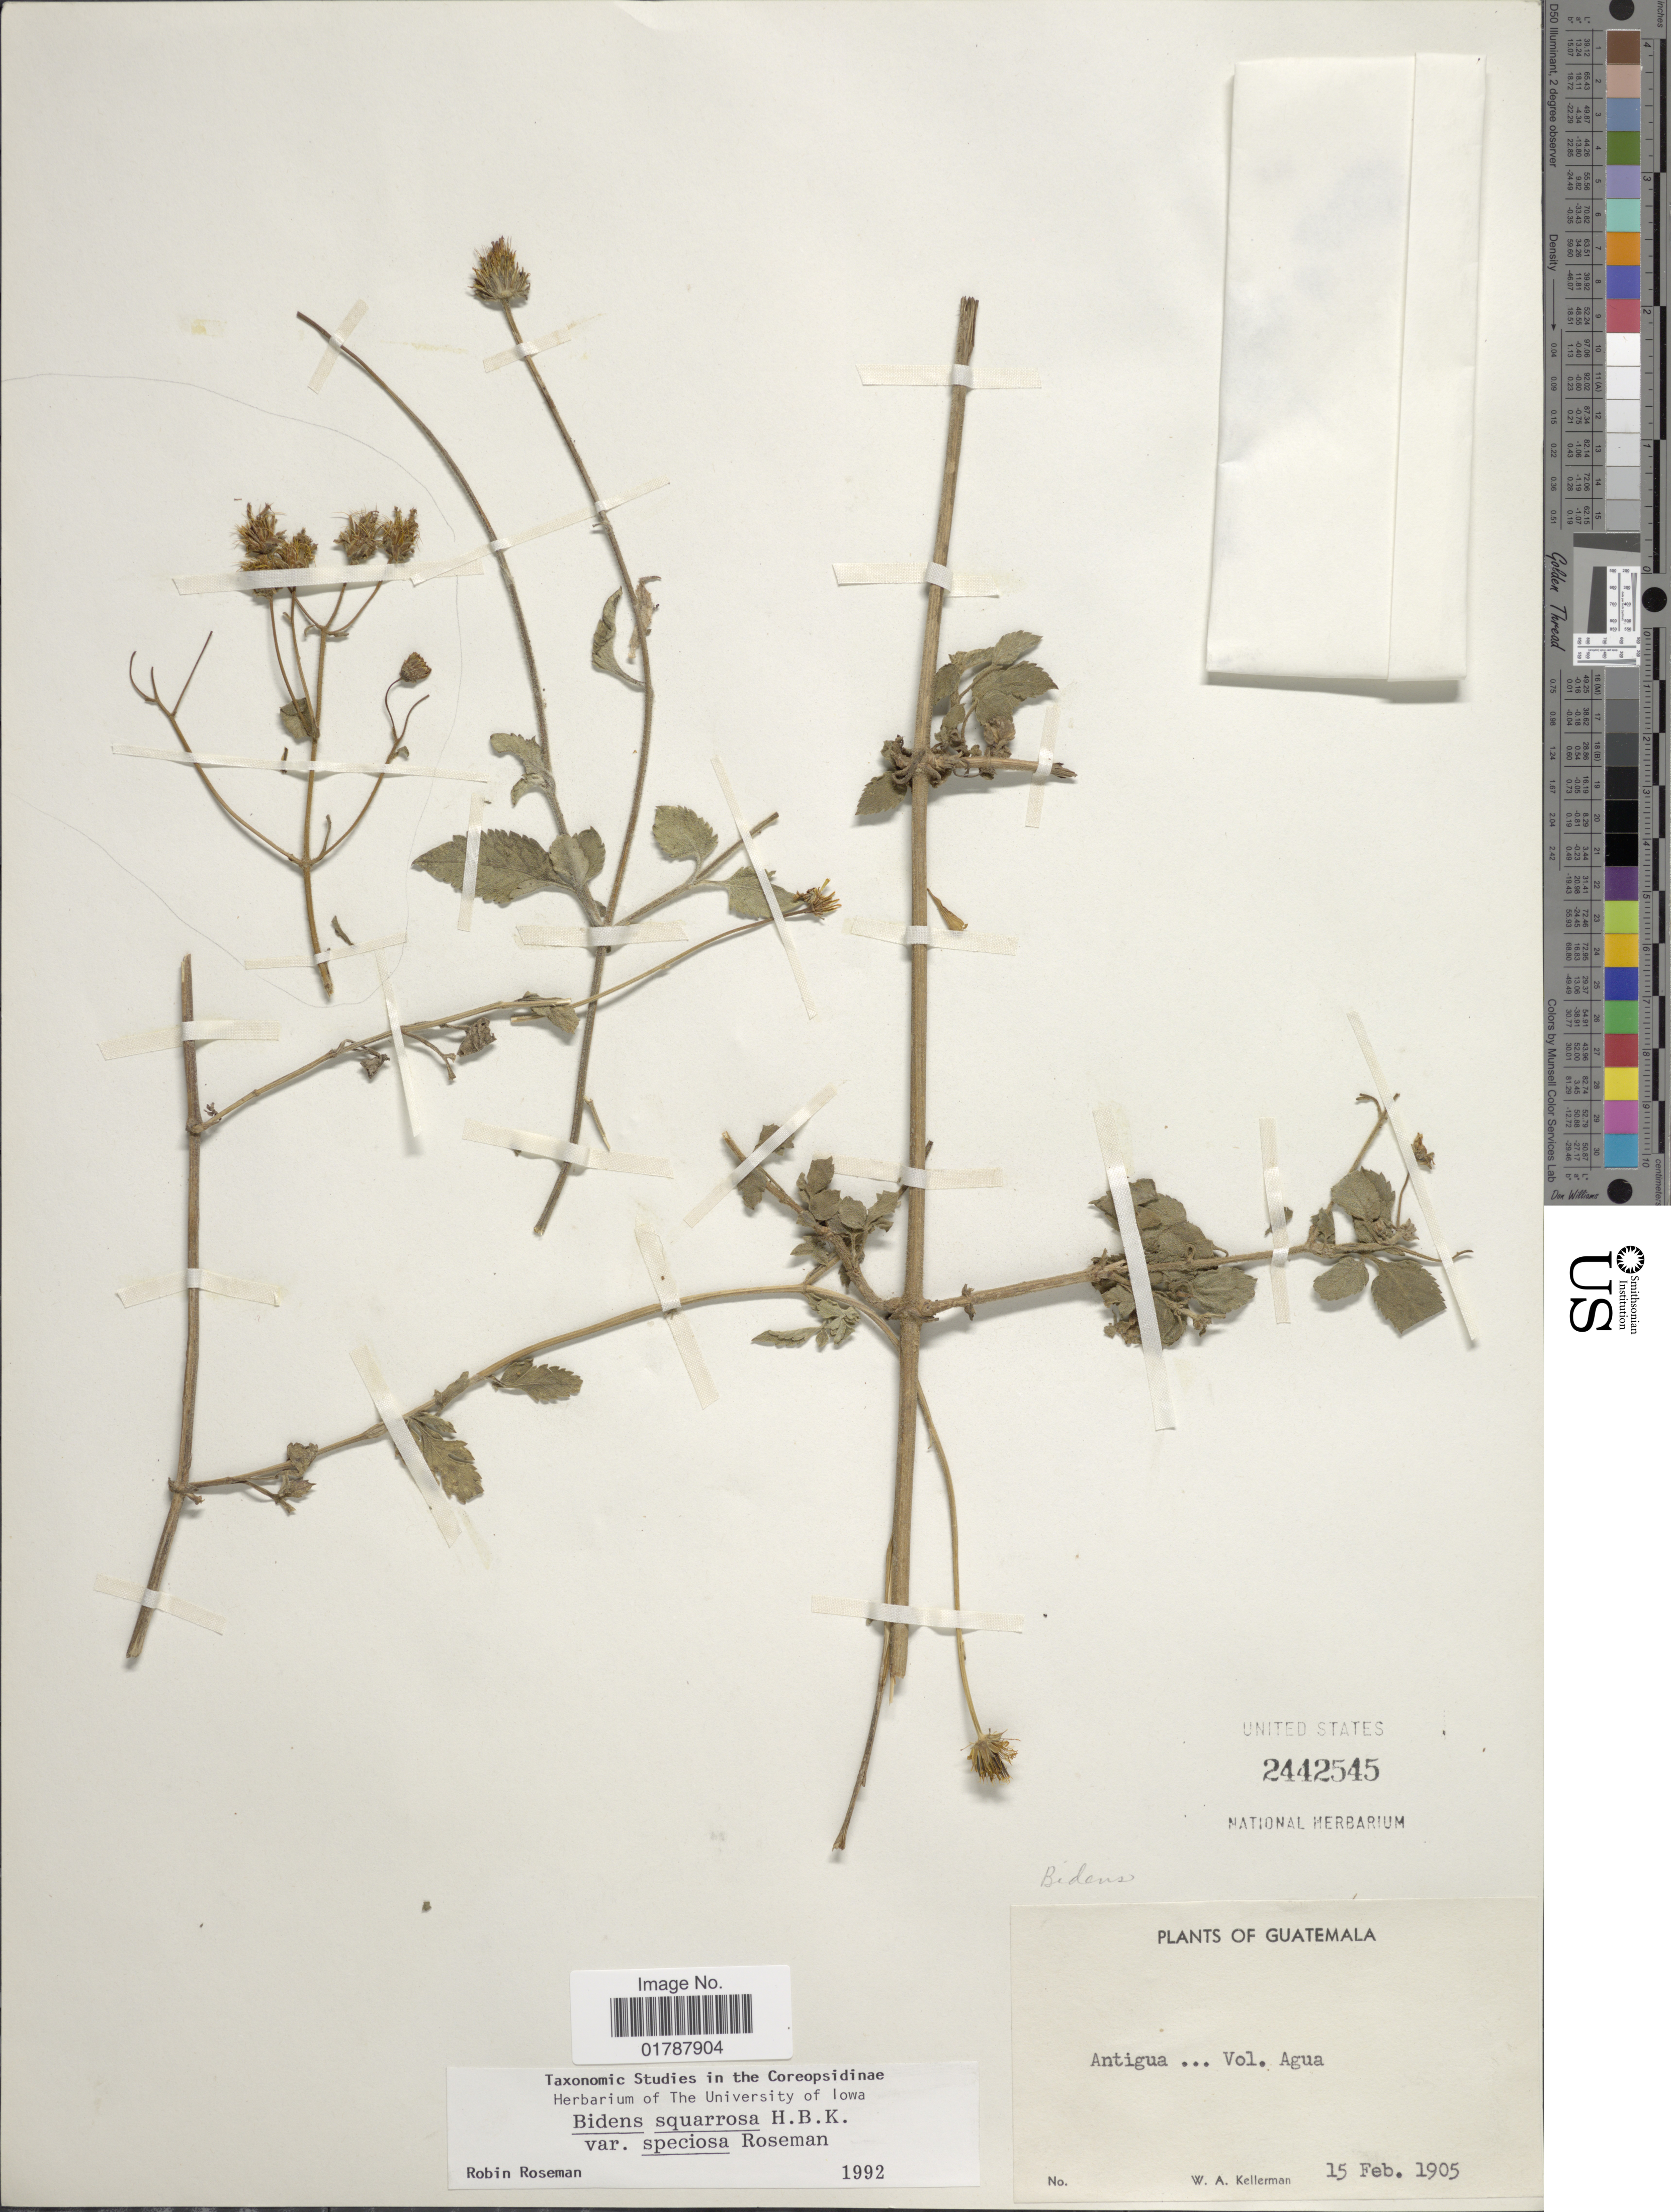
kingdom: Plantae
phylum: Tracheophyta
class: Magnoliopsida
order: Asterales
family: Asteraceae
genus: Bidens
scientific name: Bidens squarrosa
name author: Kunth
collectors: W. Kellerman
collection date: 1905-02-15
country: Guatemala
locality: Antigua, Vol. Agua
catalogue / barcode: US 2442545